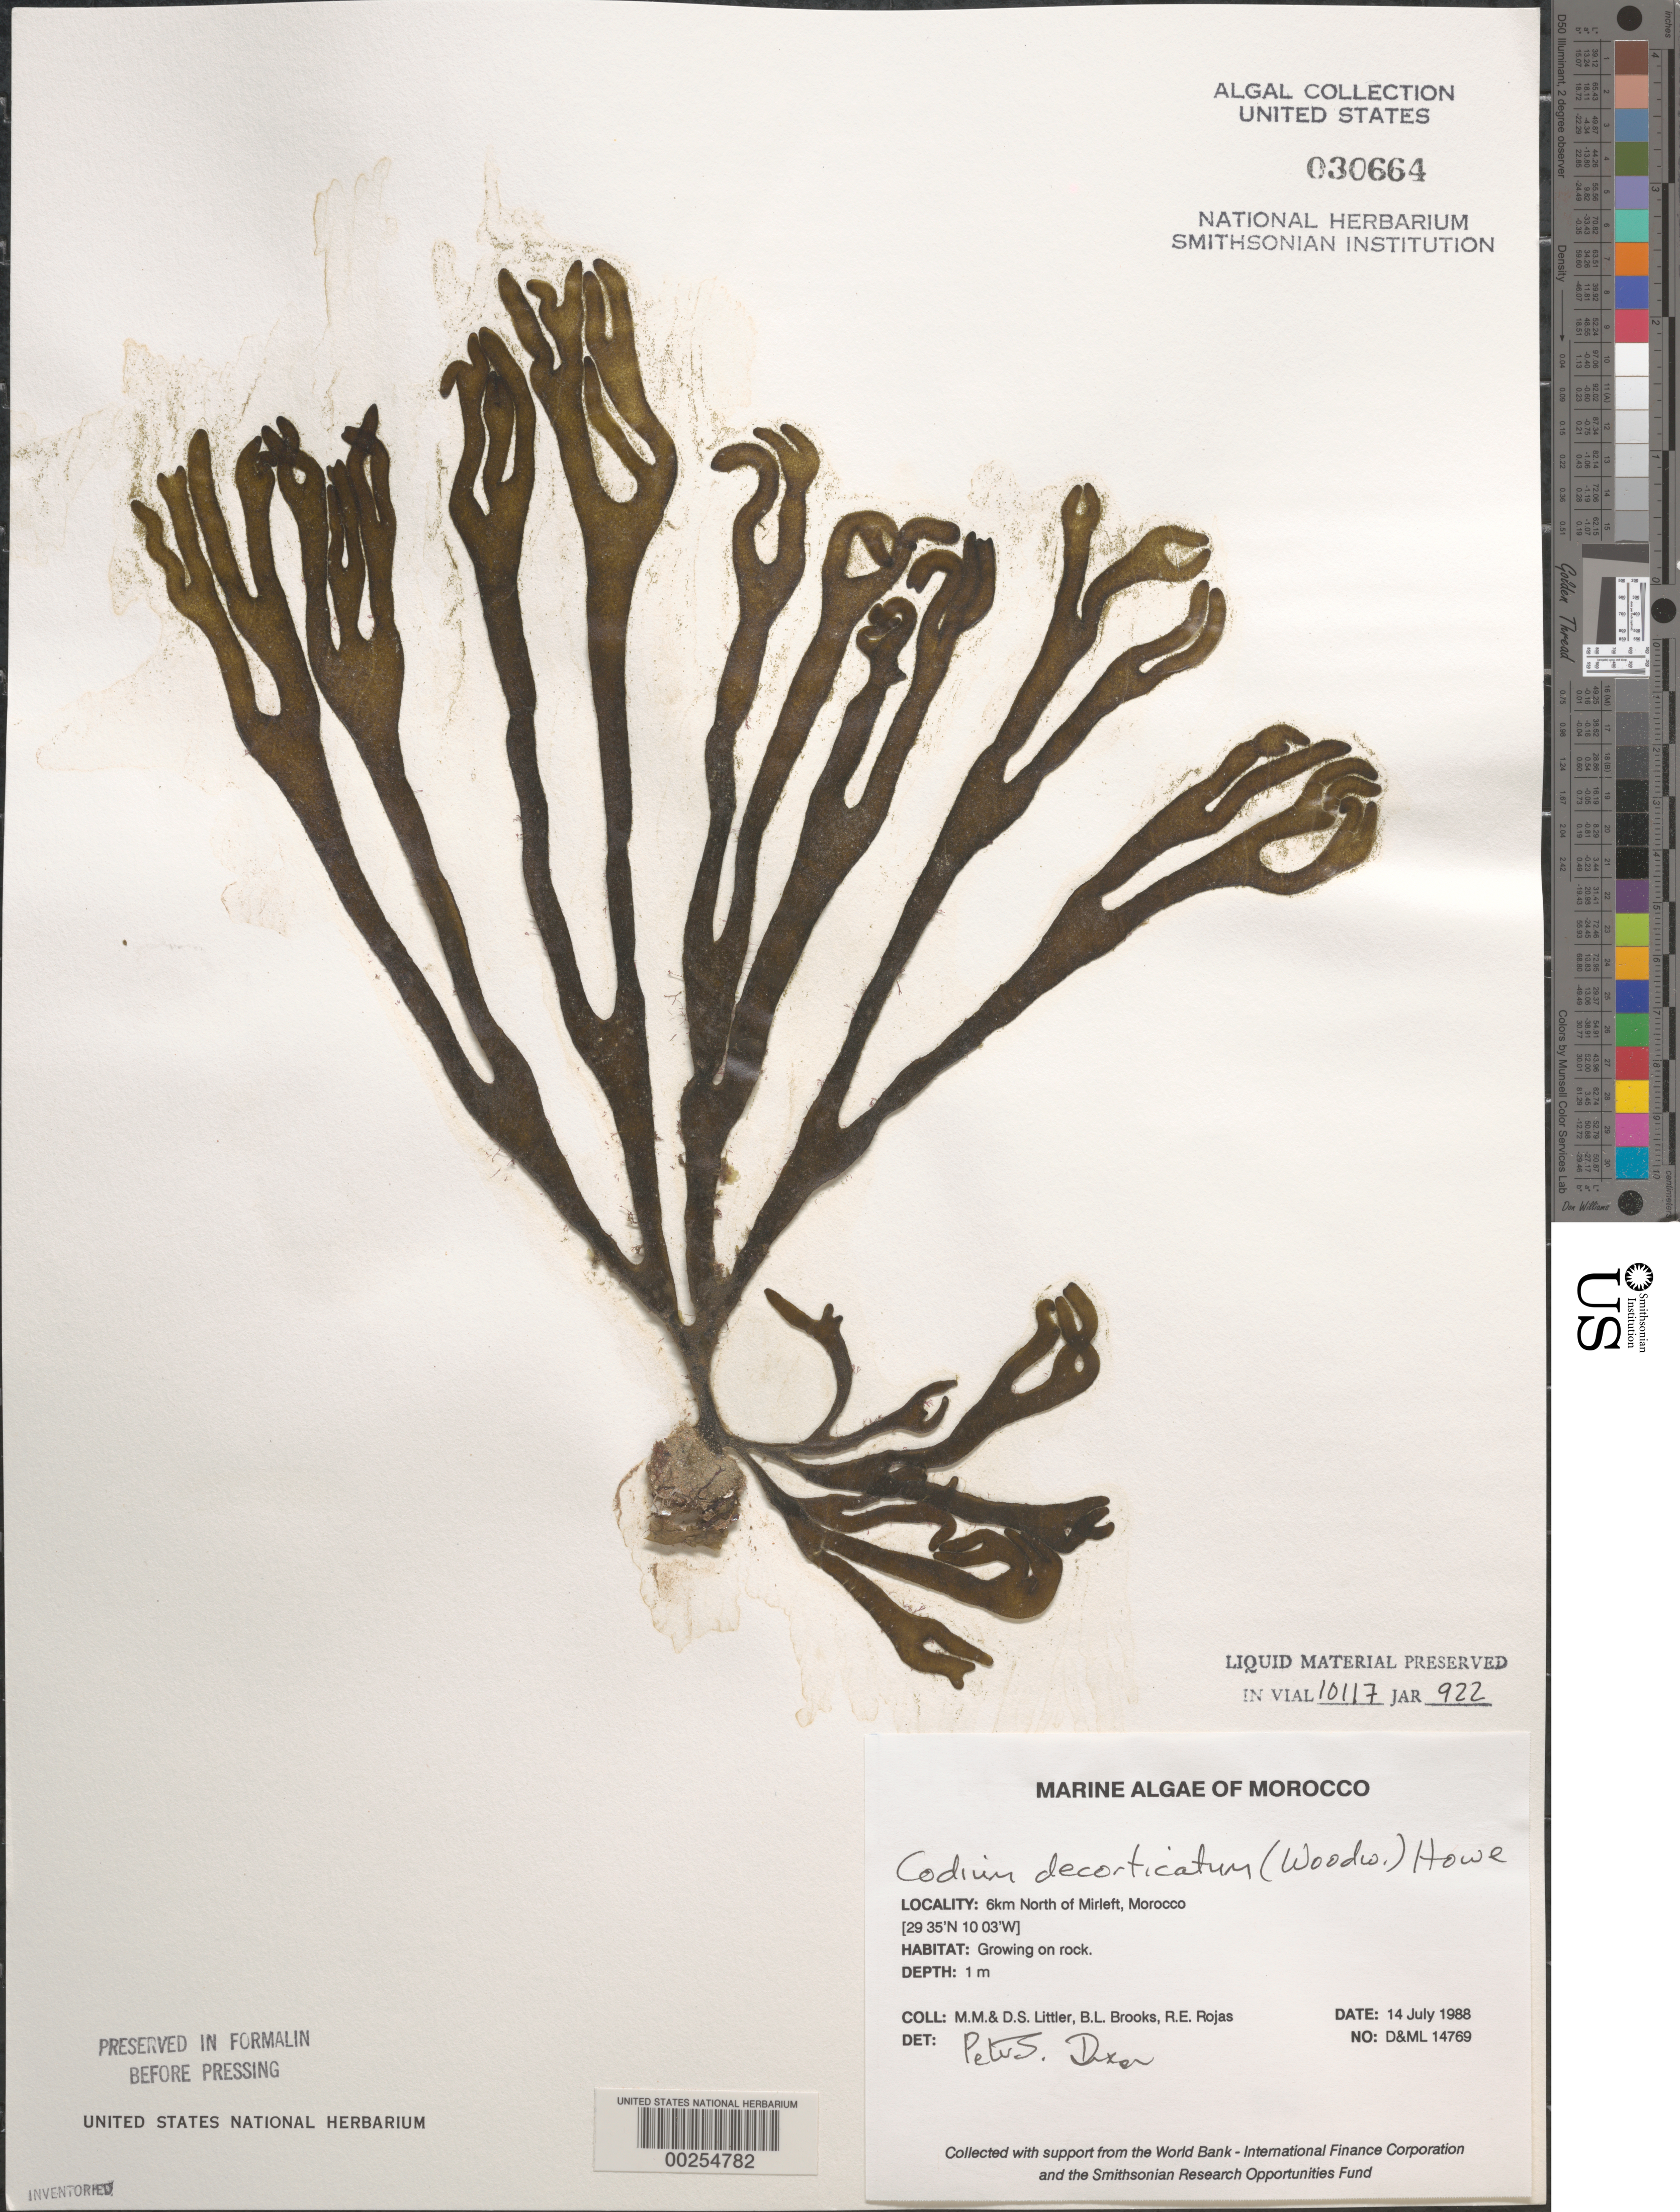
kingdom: Plantae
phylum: Chlorophyta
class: Ulvophyceae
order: Bryopsidales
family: Codiaceae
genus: Codium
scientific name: Codium decorticatum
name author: (Woodw.) M. Howe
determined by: Dixon, P. S.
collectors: M. M. Littler, D. S. Littler, B. Brooks & R. Rojas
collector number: D&ML 14769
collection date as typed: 14 Jul 1988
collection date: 1988-07-14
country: Morocco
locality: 6 km north of Mirleft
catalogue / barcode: US 30664